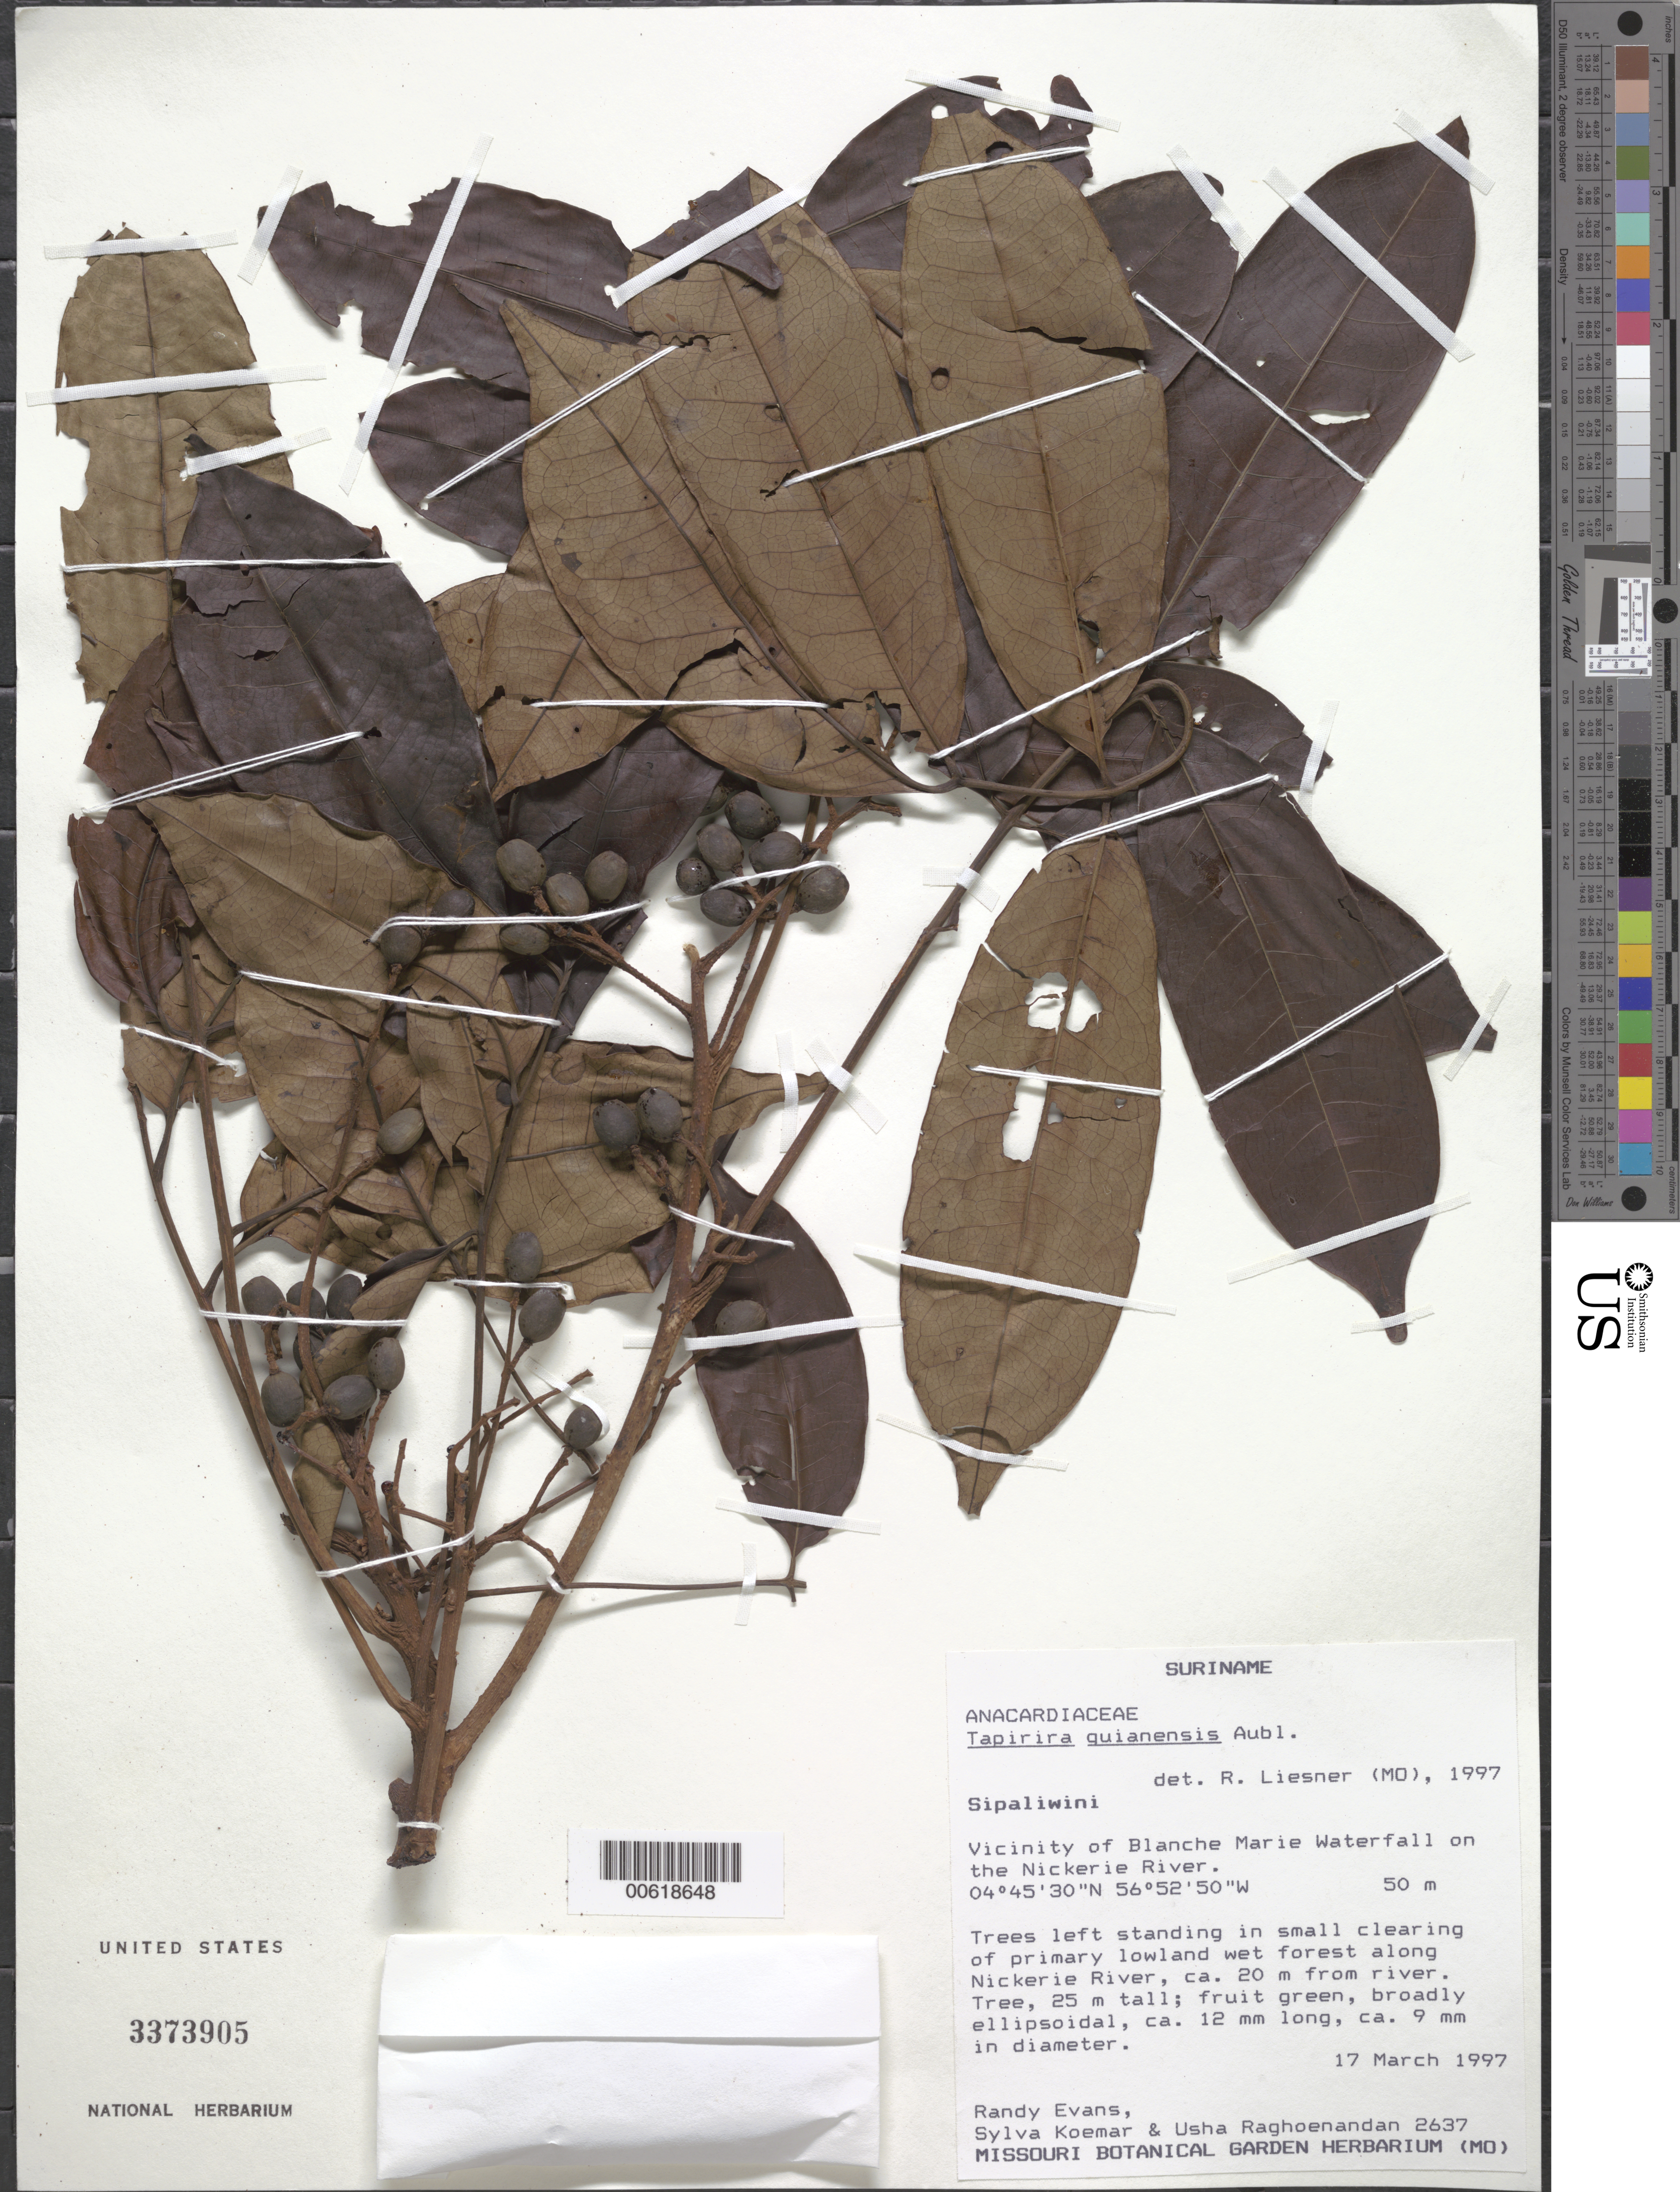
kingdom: Plantae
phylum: Tracheophyta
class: Magnoliopsida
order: Sapindales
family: Anacardiaceae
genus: Tapirira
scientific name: Tapirira guianensis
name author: Aubl.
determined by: Liesner, R. L.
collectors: R. Evans, S. Koemar & U. Raghoenandan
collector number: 2637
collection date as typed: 17-Mar-97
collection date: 1997-03-17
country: Suriname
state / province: Sipaliwini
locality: Blanche Marie Waterfall, vic., on Nickerie R.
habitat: Small clearing of primary lowland wet forest along Nickerie River, ca. 20 m from river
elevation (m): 50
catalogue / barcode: US 3373905